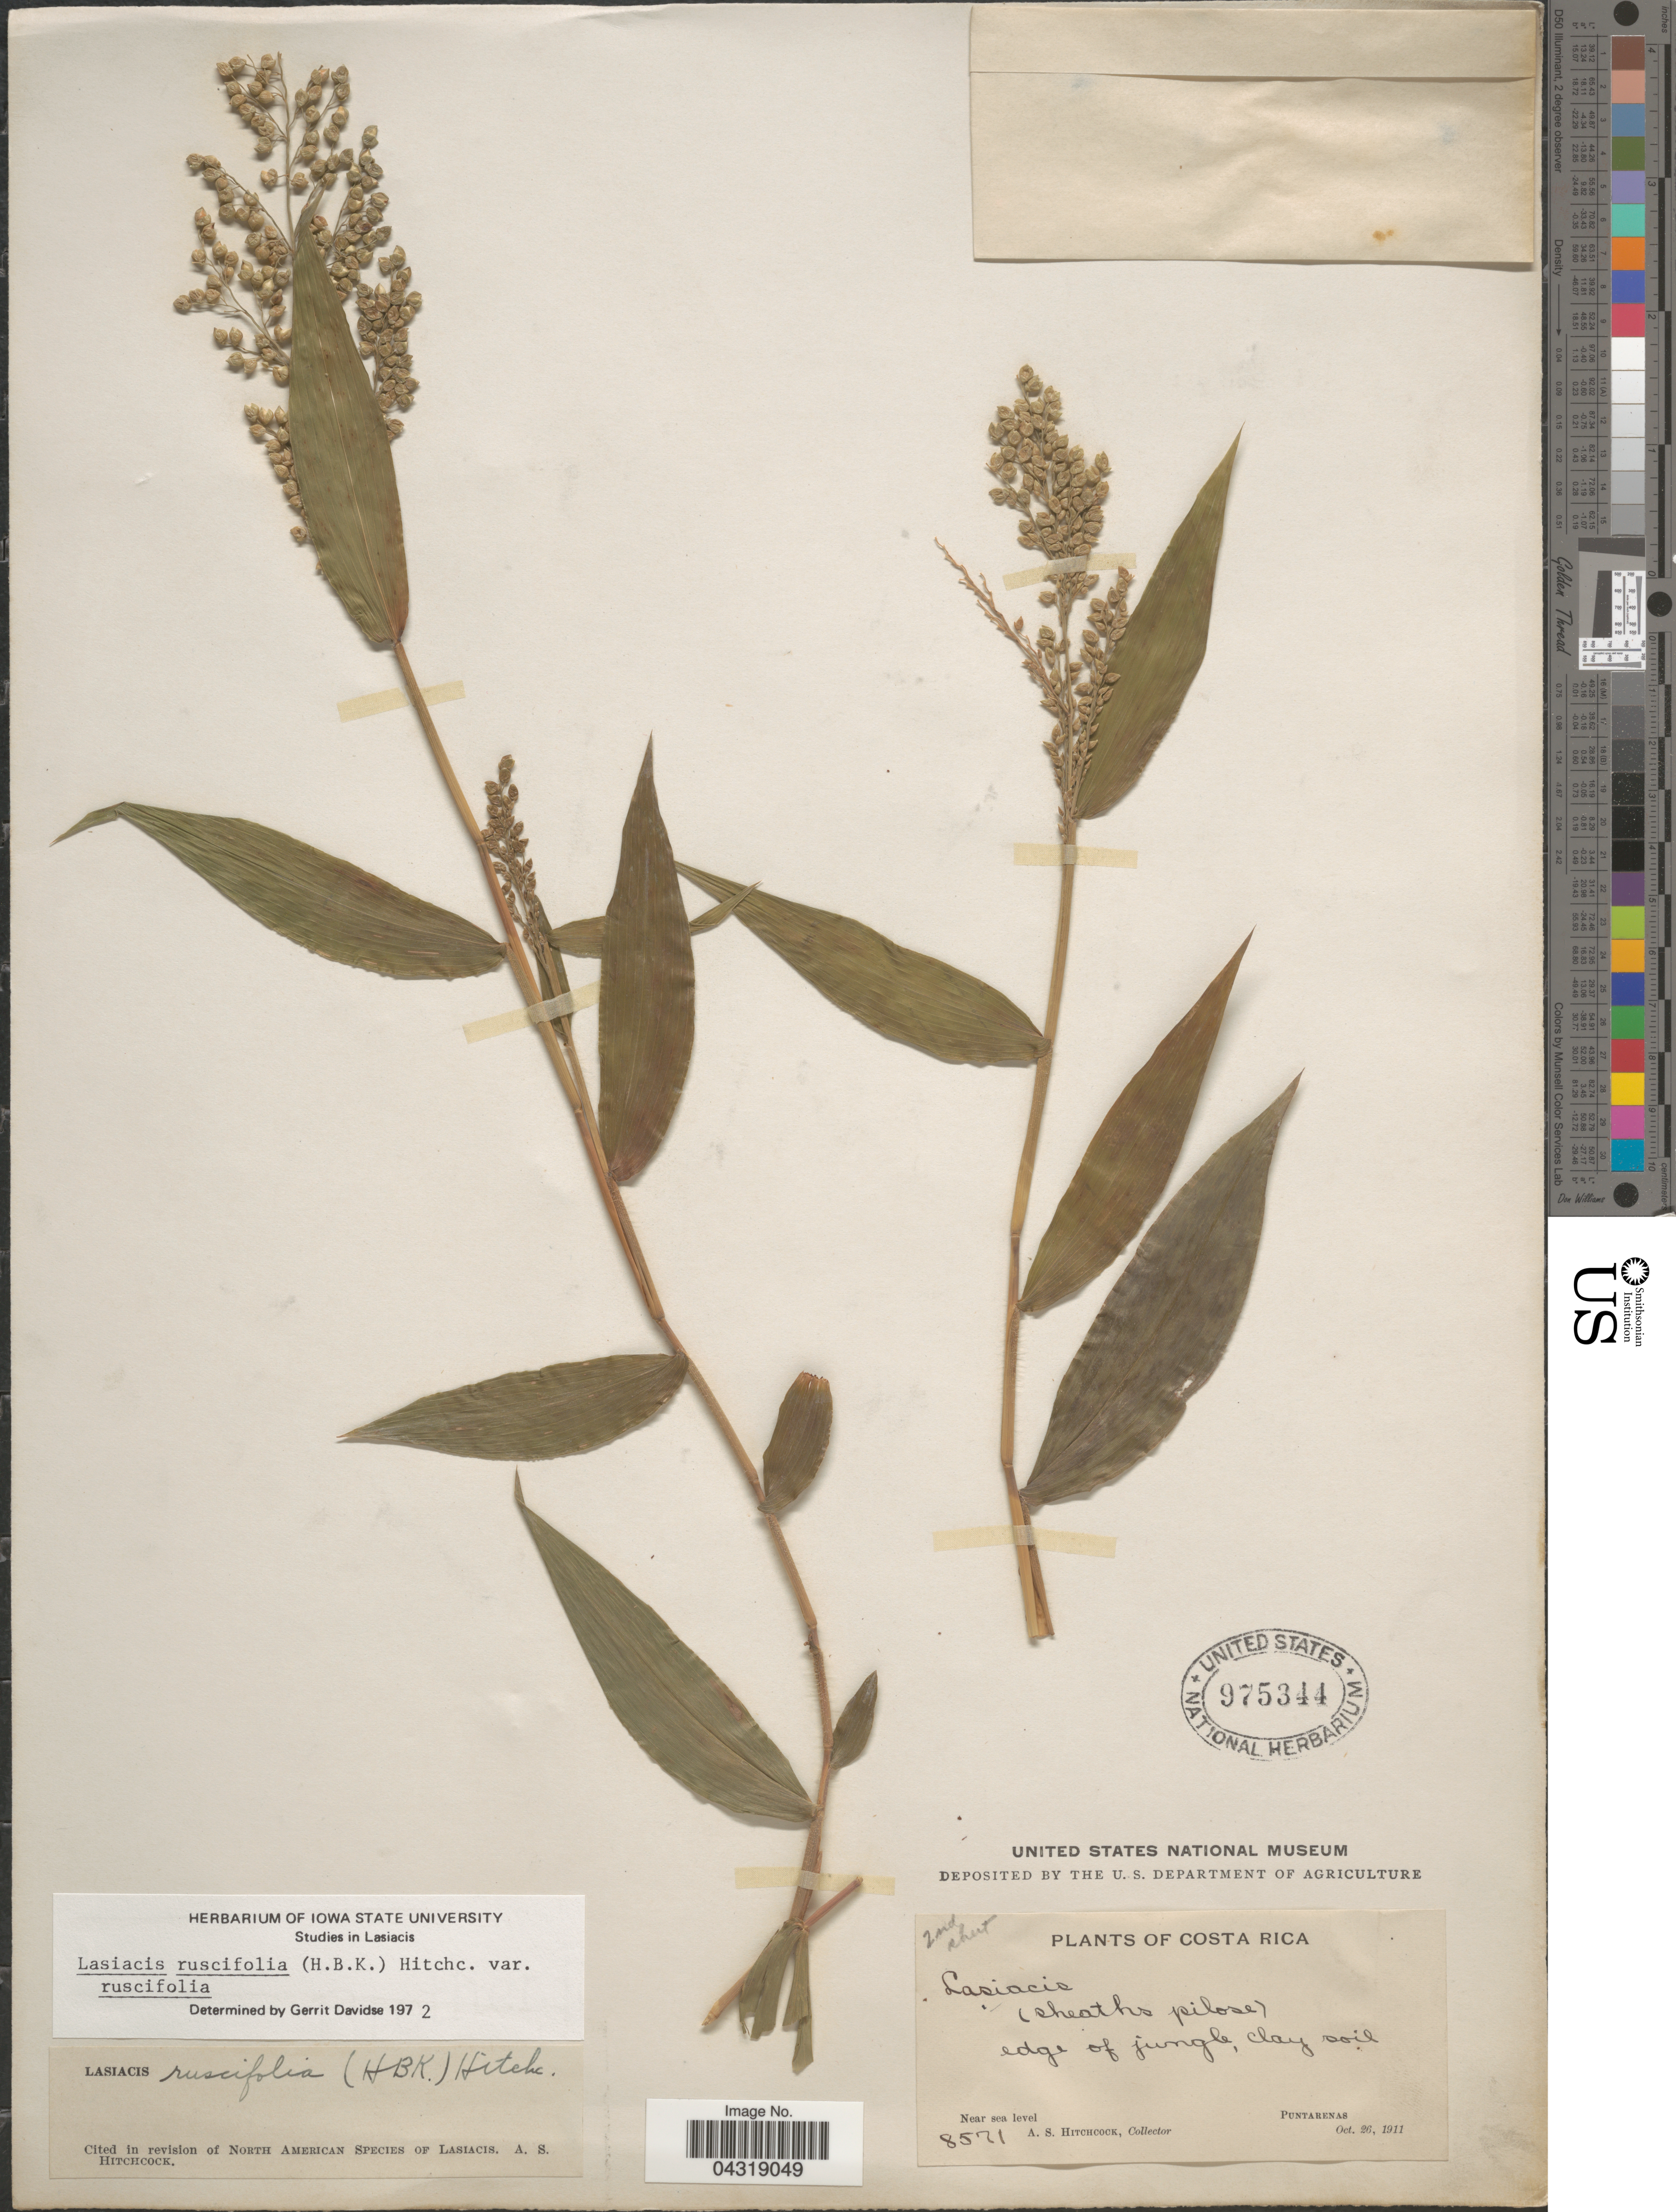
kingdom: Plantae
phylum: Tracheophyta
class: Liliopsida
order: Poales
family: Poaceae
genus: Lasiacis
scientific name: Lasiacis ruscifolia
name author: (Kunth) Hitchc.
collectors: A. S. Hitchcock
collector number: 8571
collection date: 1911-10-26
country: Costa Rica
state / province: Puntarenas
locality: Edge of jungle.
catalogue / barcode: US 975344